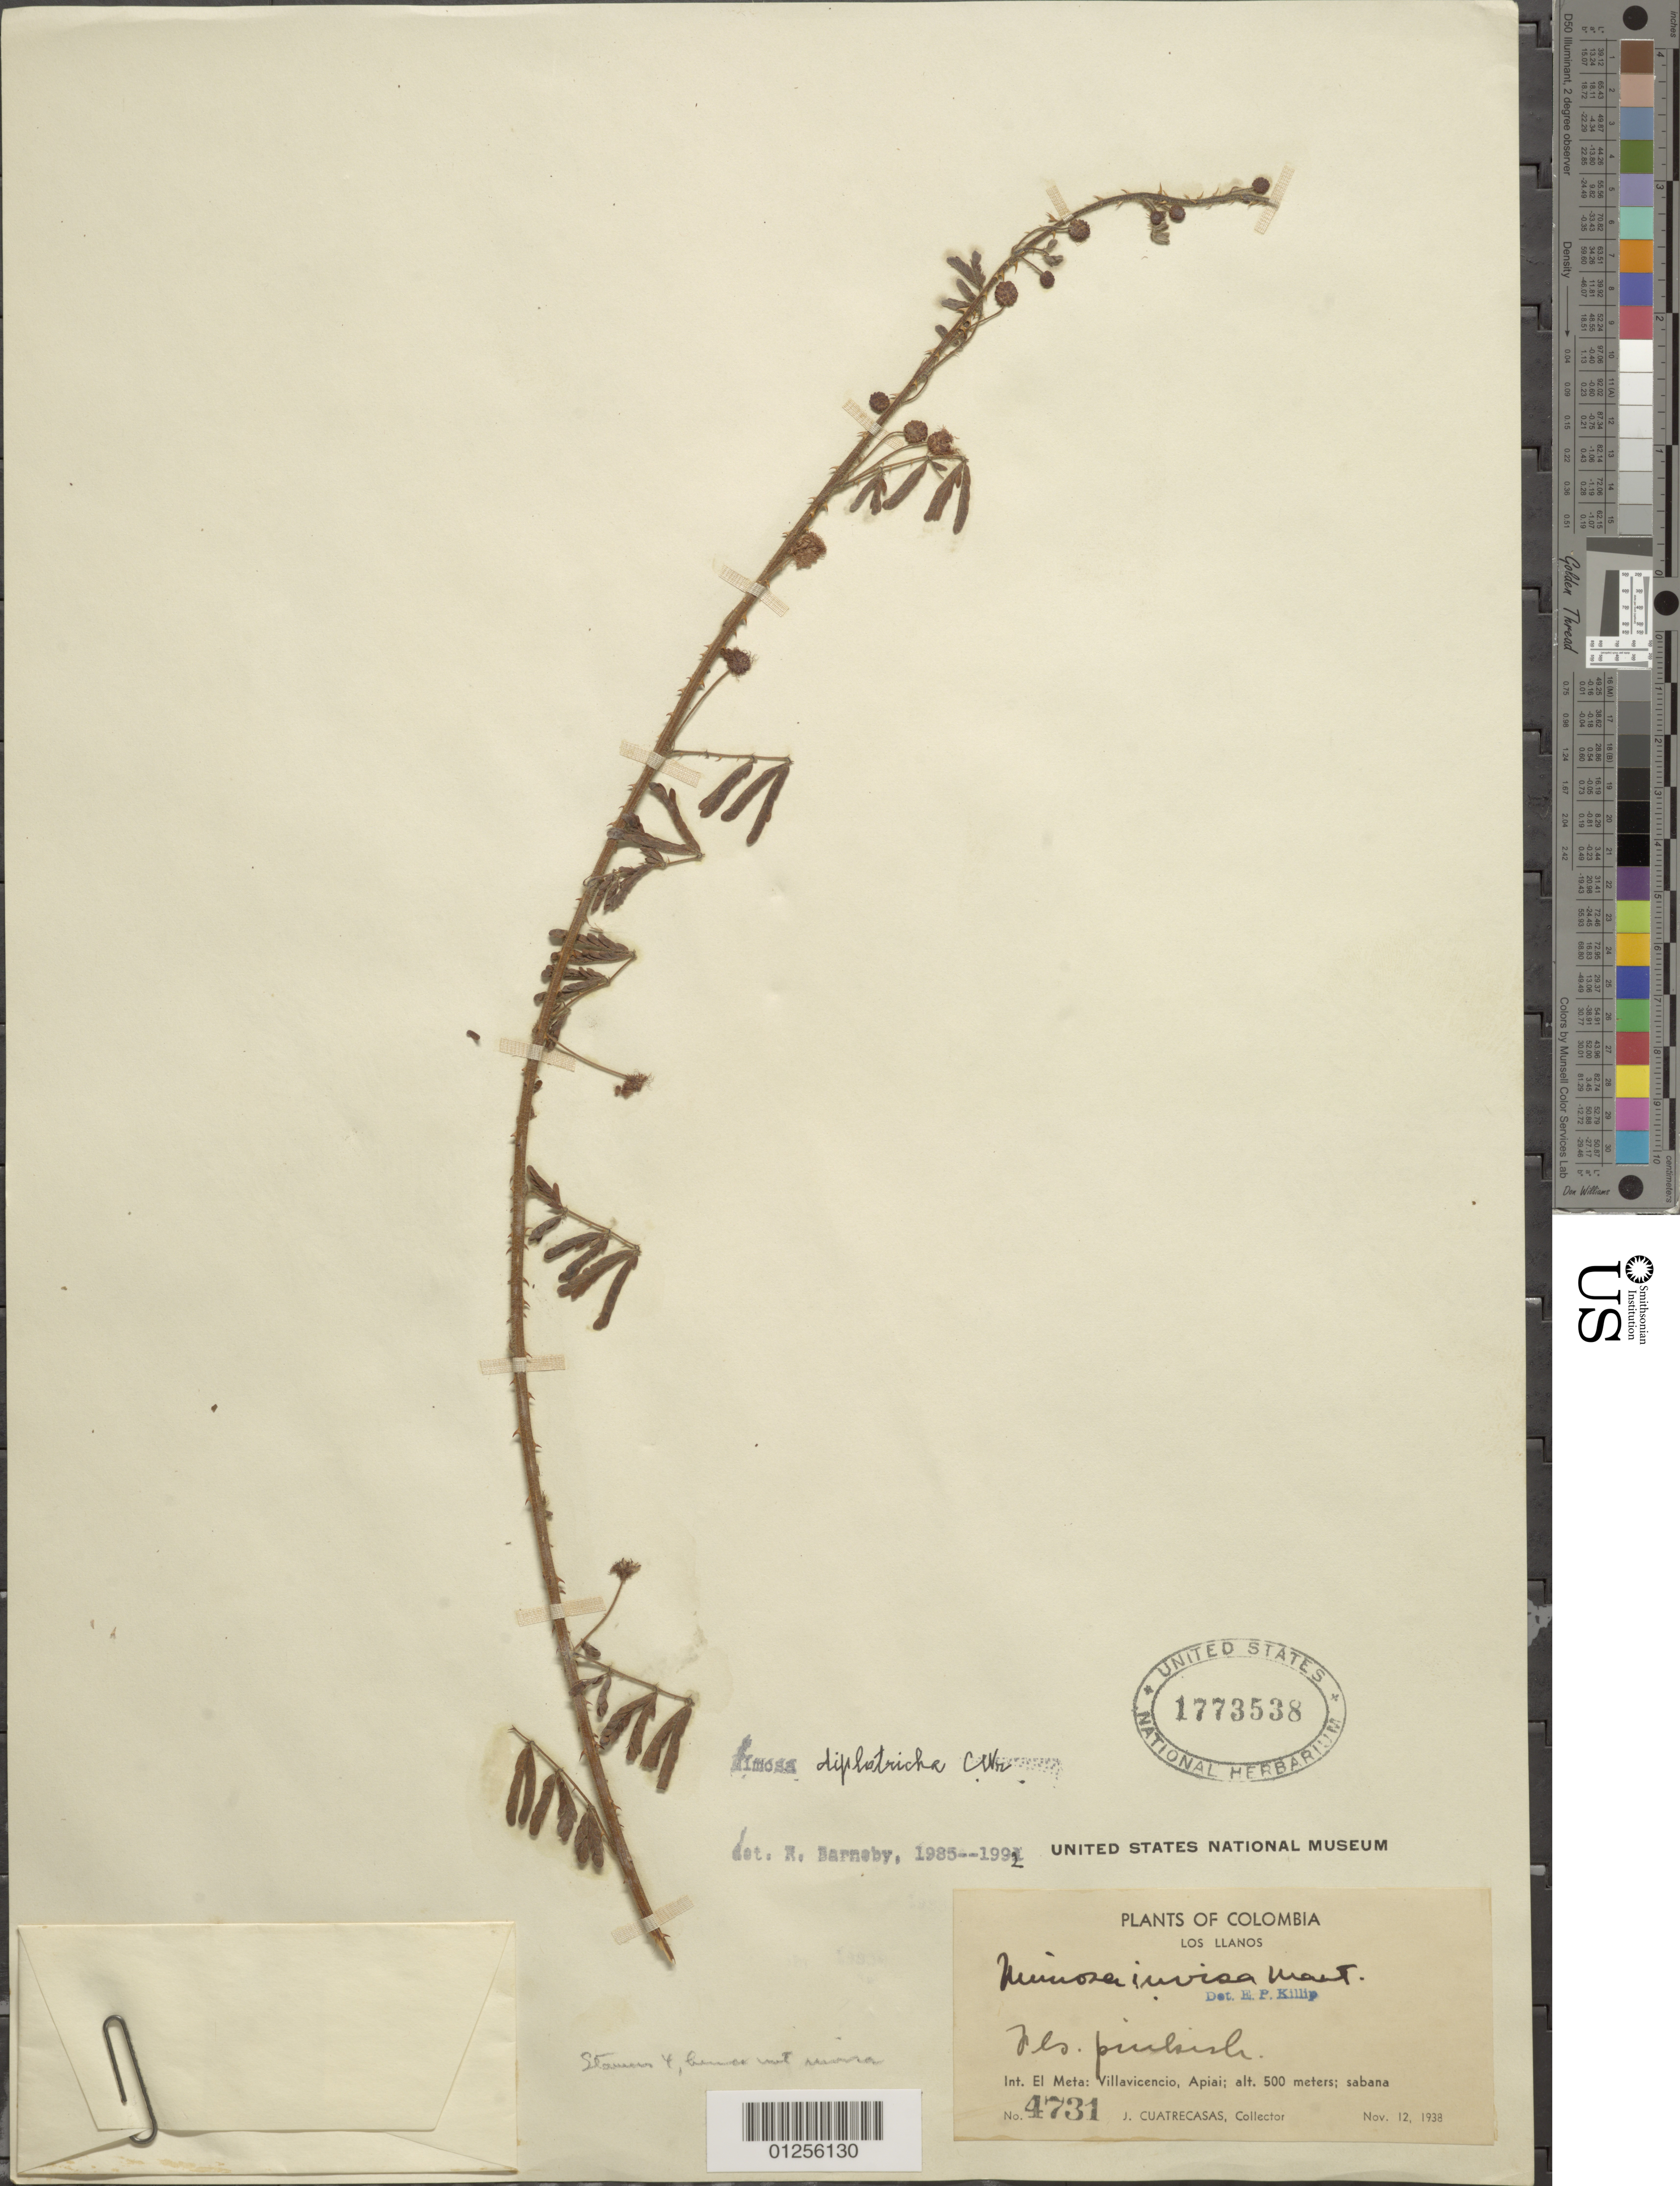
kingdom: Plantae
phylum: Tracheophyta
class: Magnoliopsida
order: Fabales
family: Fabaceae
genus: Mimosa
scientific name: Mimosa diplotricha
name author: C. Wright in Sauvalle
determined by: Barneby, Rupert C., (NY)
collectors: J. Cuatrecasas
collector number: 4731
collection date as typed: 12 Nov 1938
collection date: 1938-11-12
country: Colombia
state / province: Meta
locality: Los Llanos, Villa Vicencia, Apiai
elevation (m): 500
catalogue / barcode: US 1773538